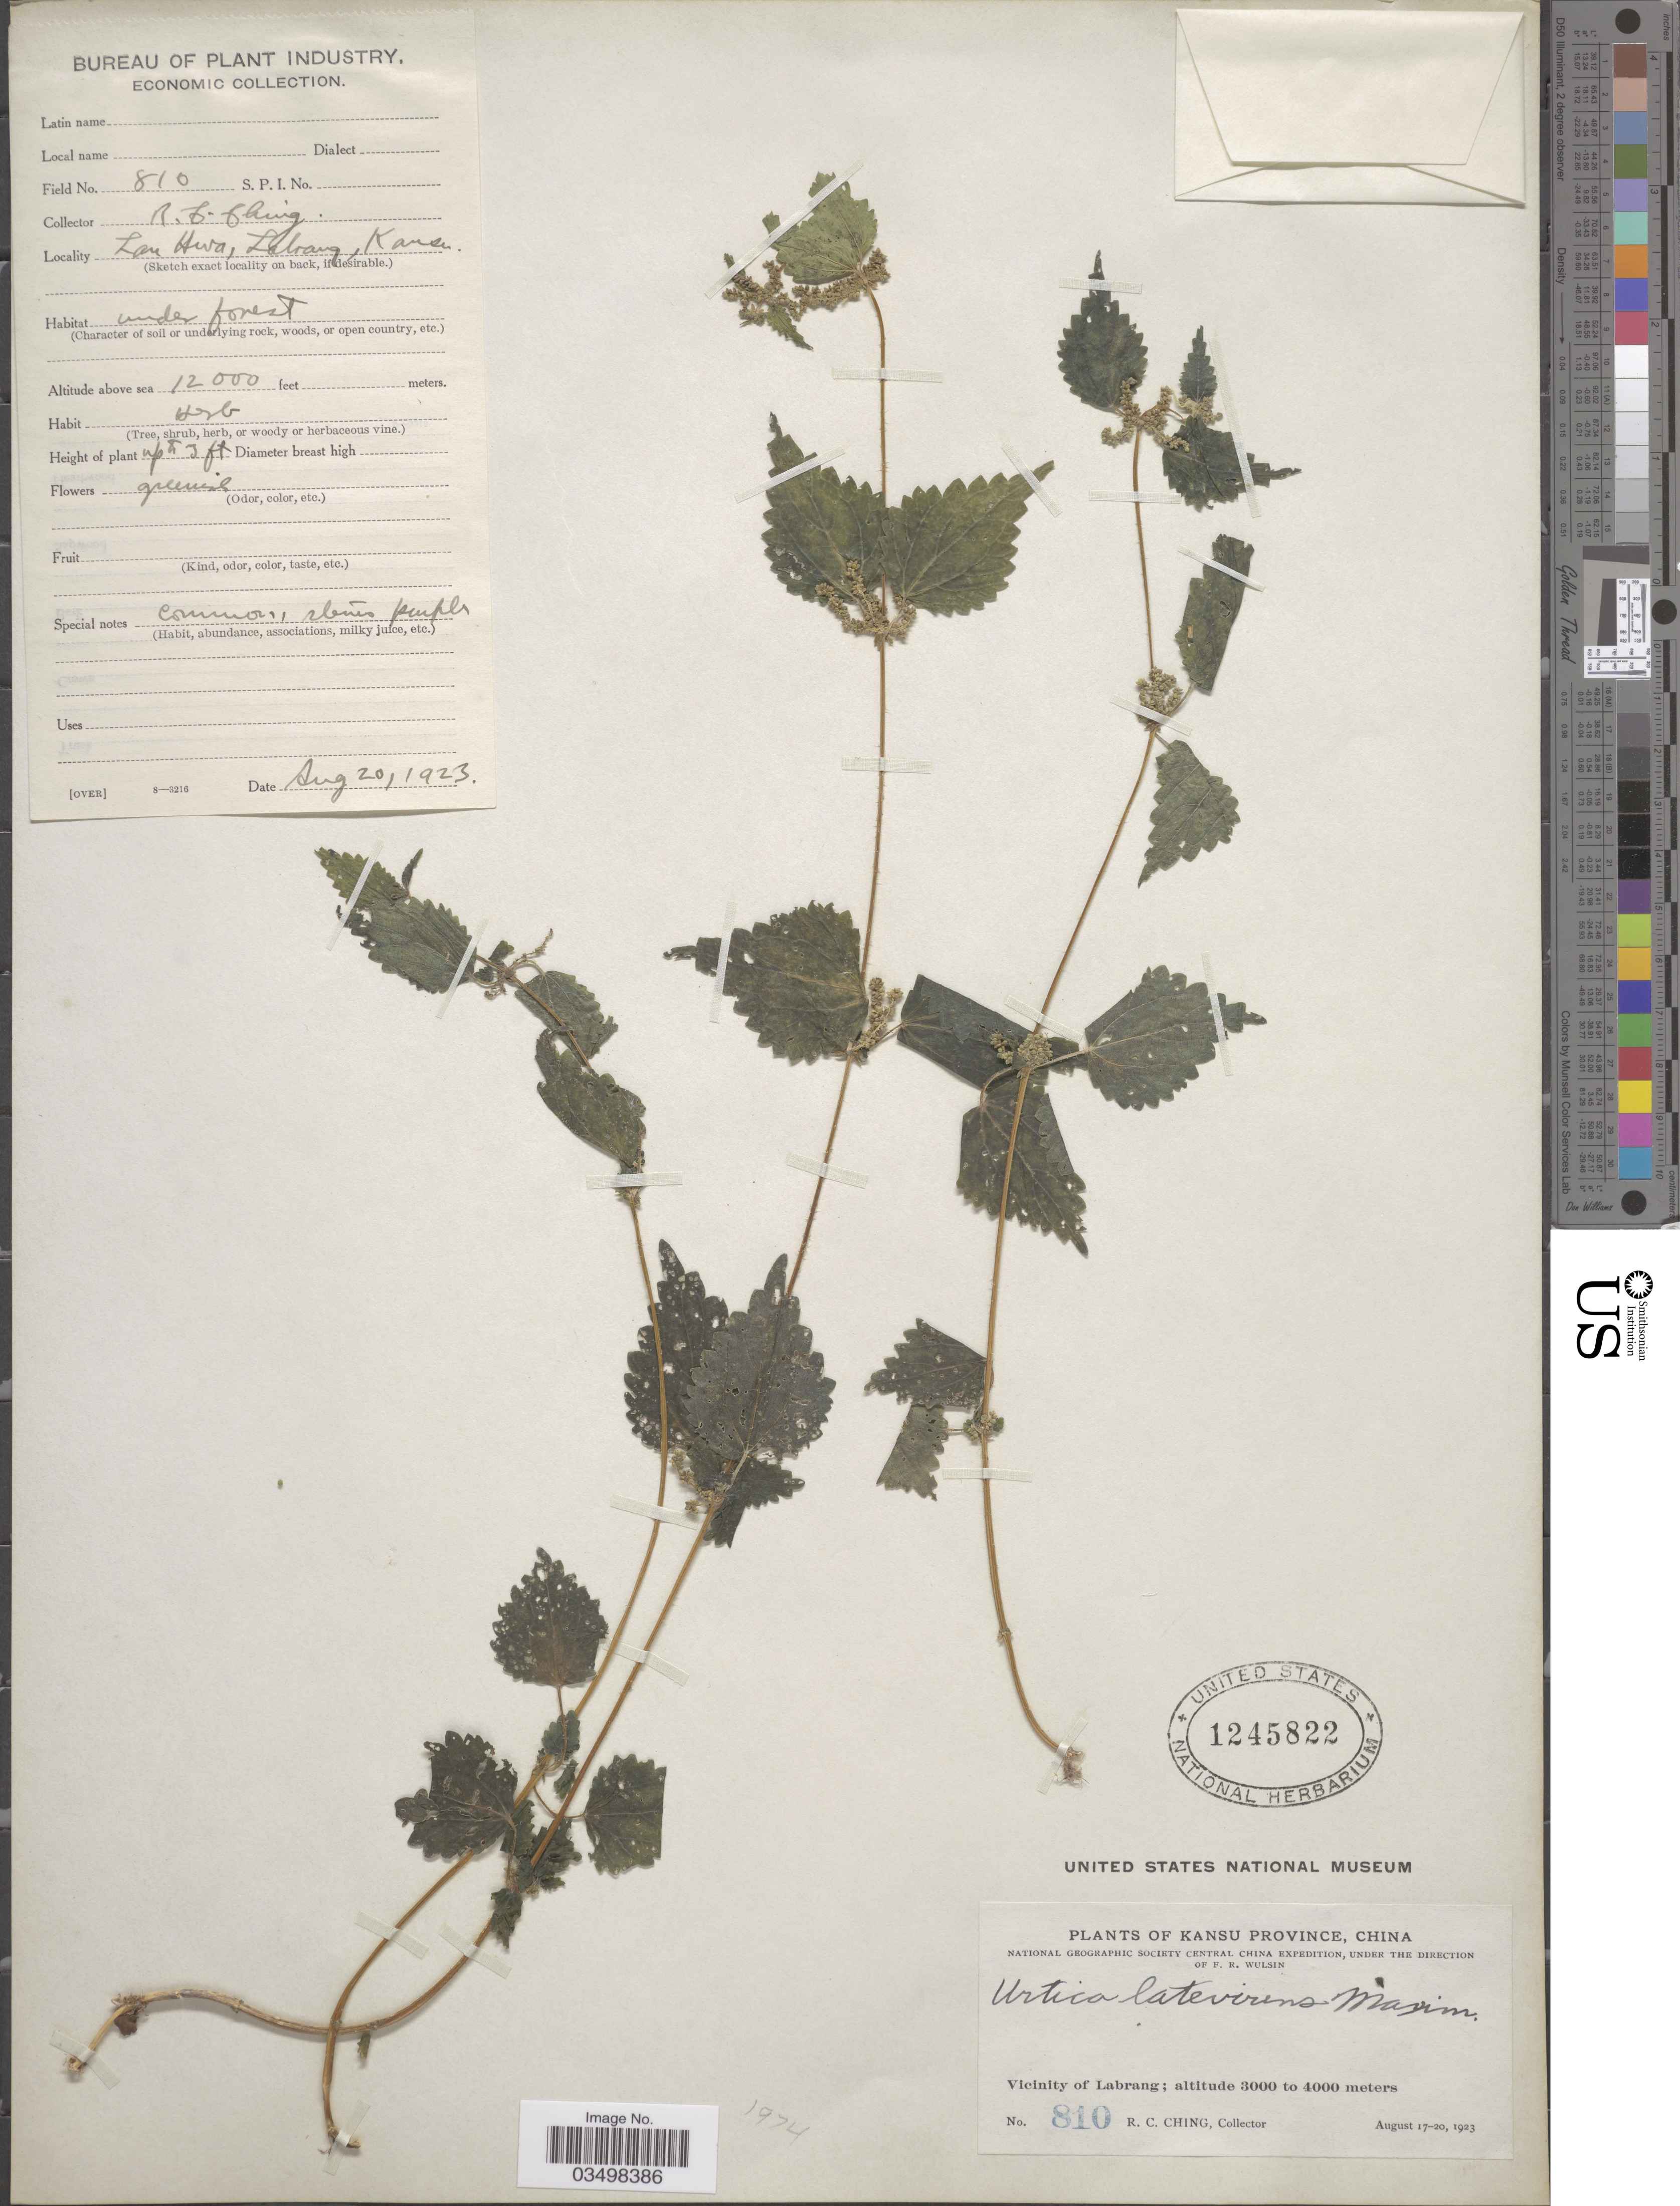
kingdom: Plantae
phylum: Tracheophyta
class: Magnoliopsida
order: Rosales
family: Urticaceae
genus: Urtica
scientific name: Urtica laetevirens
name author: Maxim.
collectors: R. C. Ching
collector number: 810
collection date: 1923-08-20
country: China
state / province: Gansu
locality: Lau Hwa*, Kansu Province. Vicinity of Labrang.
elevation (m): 3658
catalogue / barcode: US 1245822